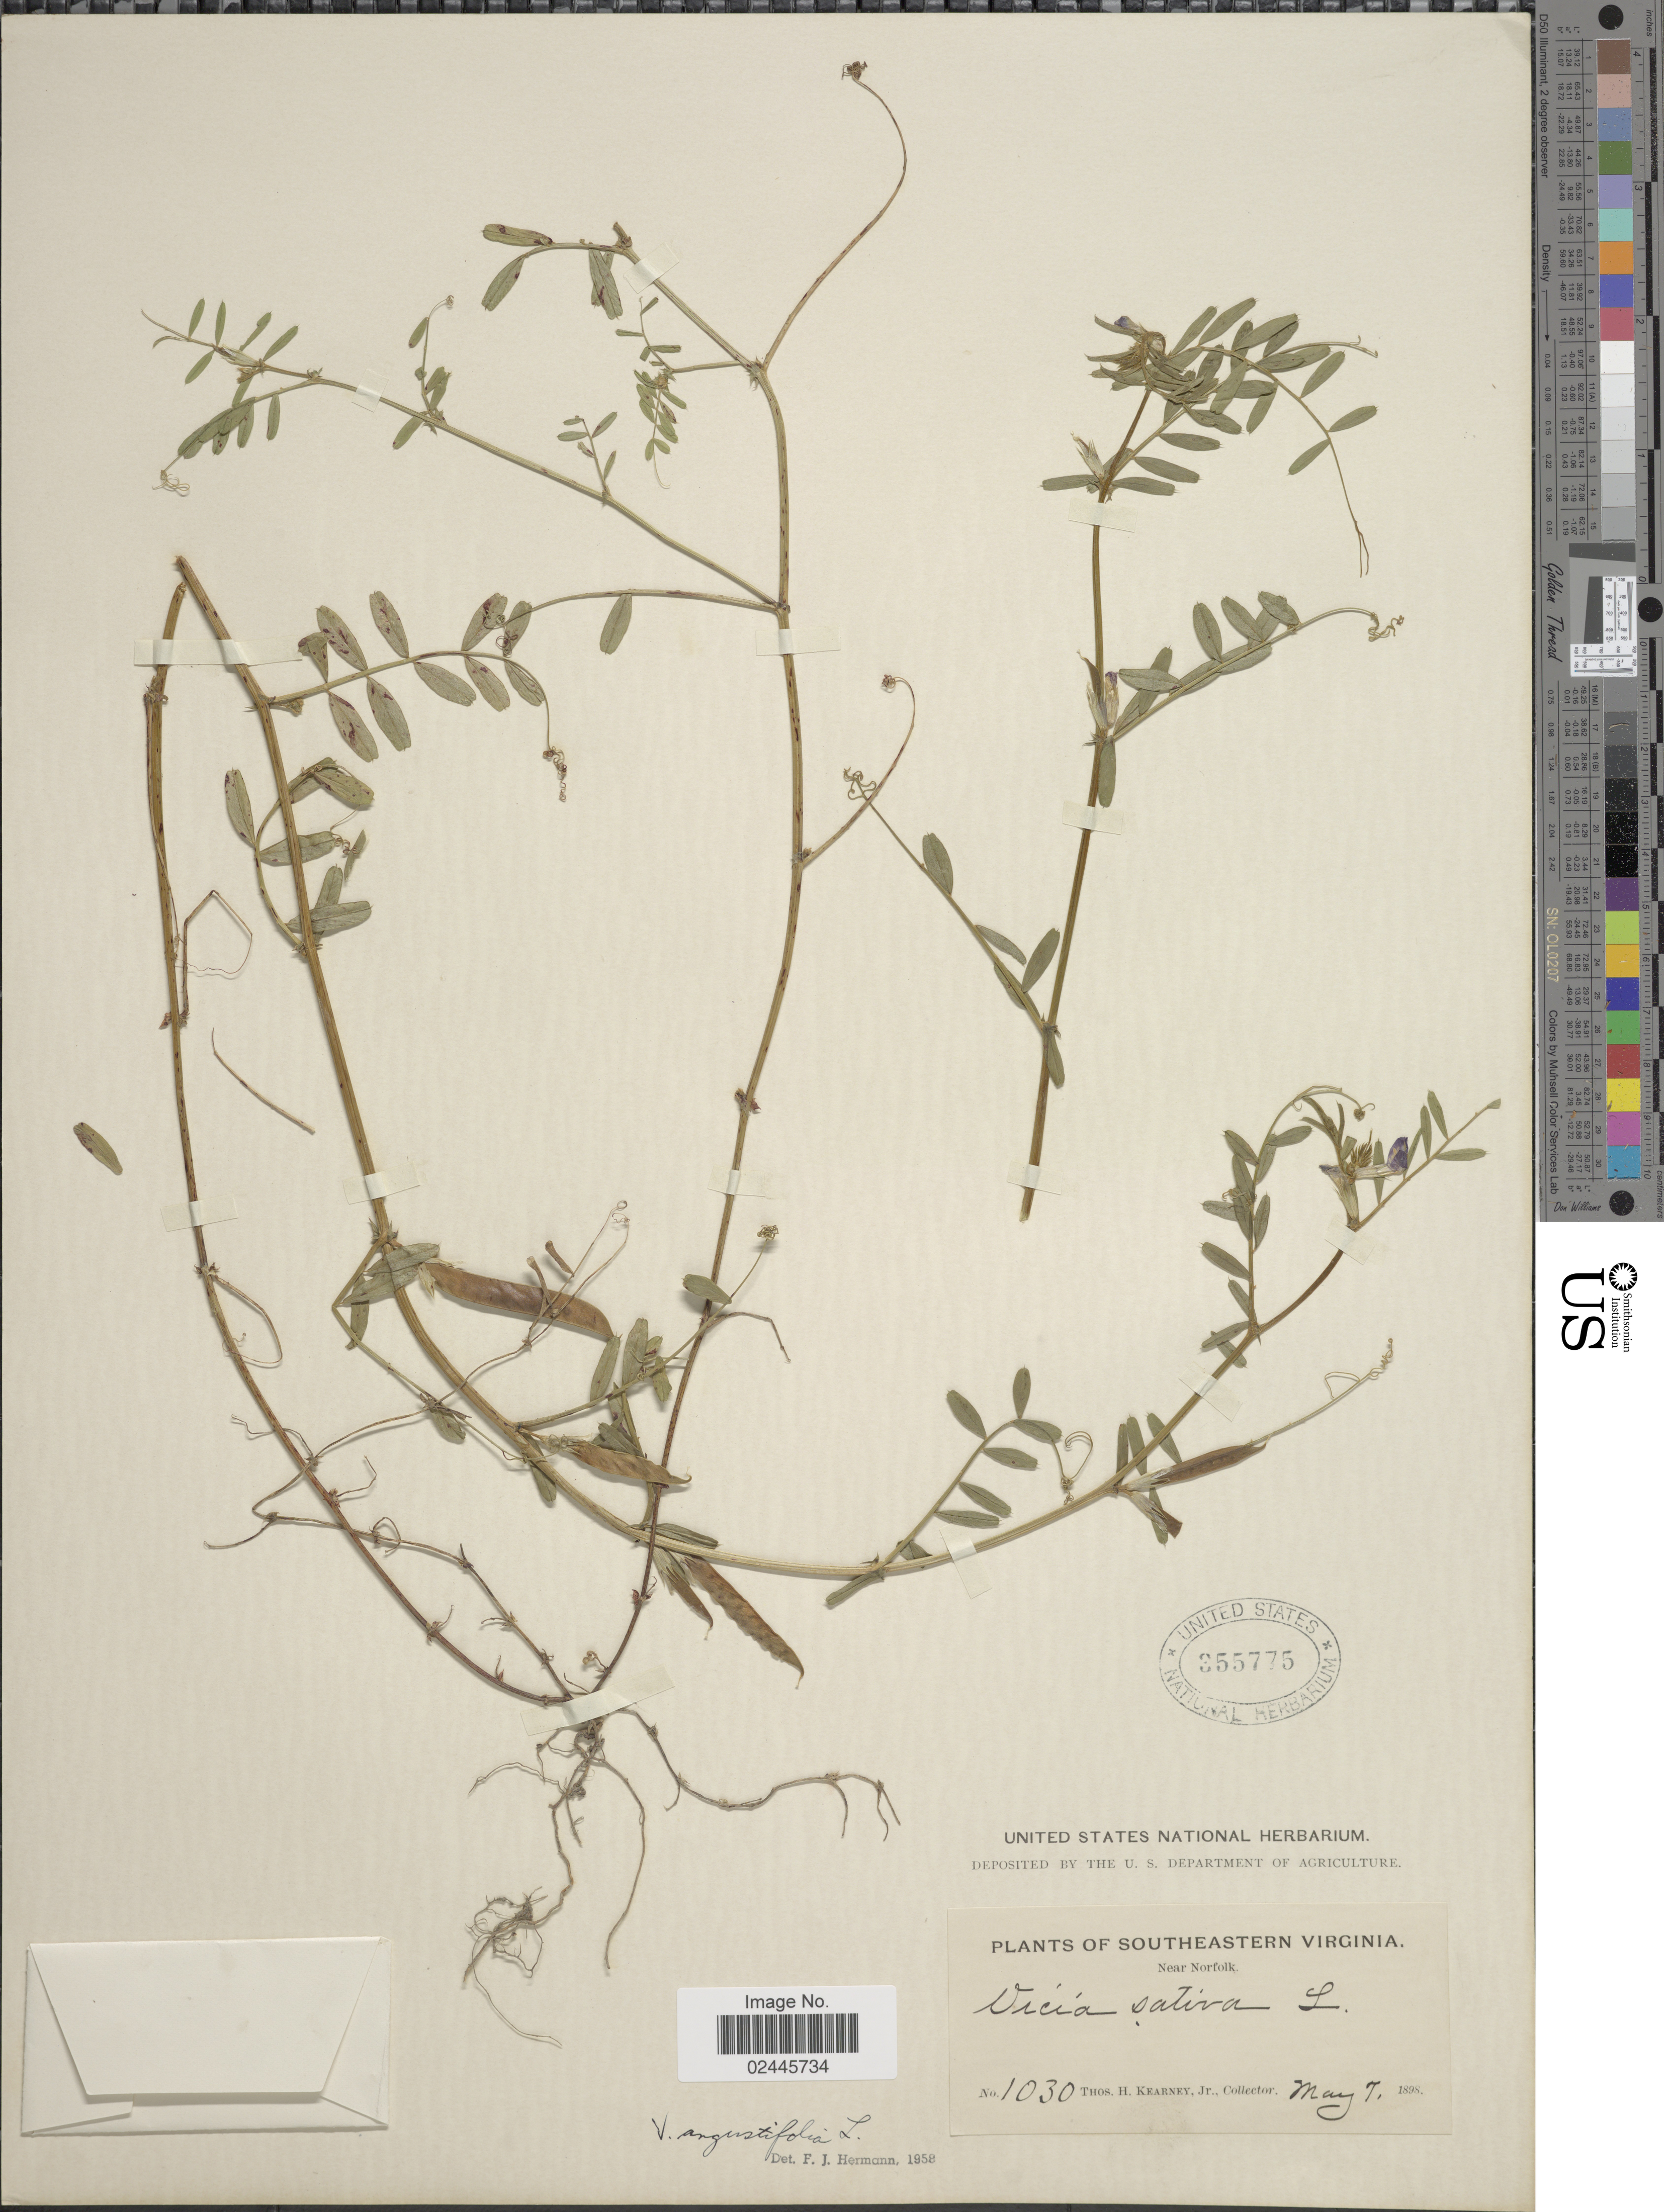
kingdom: Plantae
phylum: Tracheophyta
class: Magnoliopsida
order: Fabales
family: Fabaceae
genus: Vicia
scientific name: Vicia angustifolia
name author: L.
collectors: T. H. Kearney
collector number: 1030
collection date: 1898-05-07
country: United States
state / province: Virginia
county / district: City of Norfolk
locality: Southeastern Virginia, near Norfolk.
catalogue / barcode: US 355775